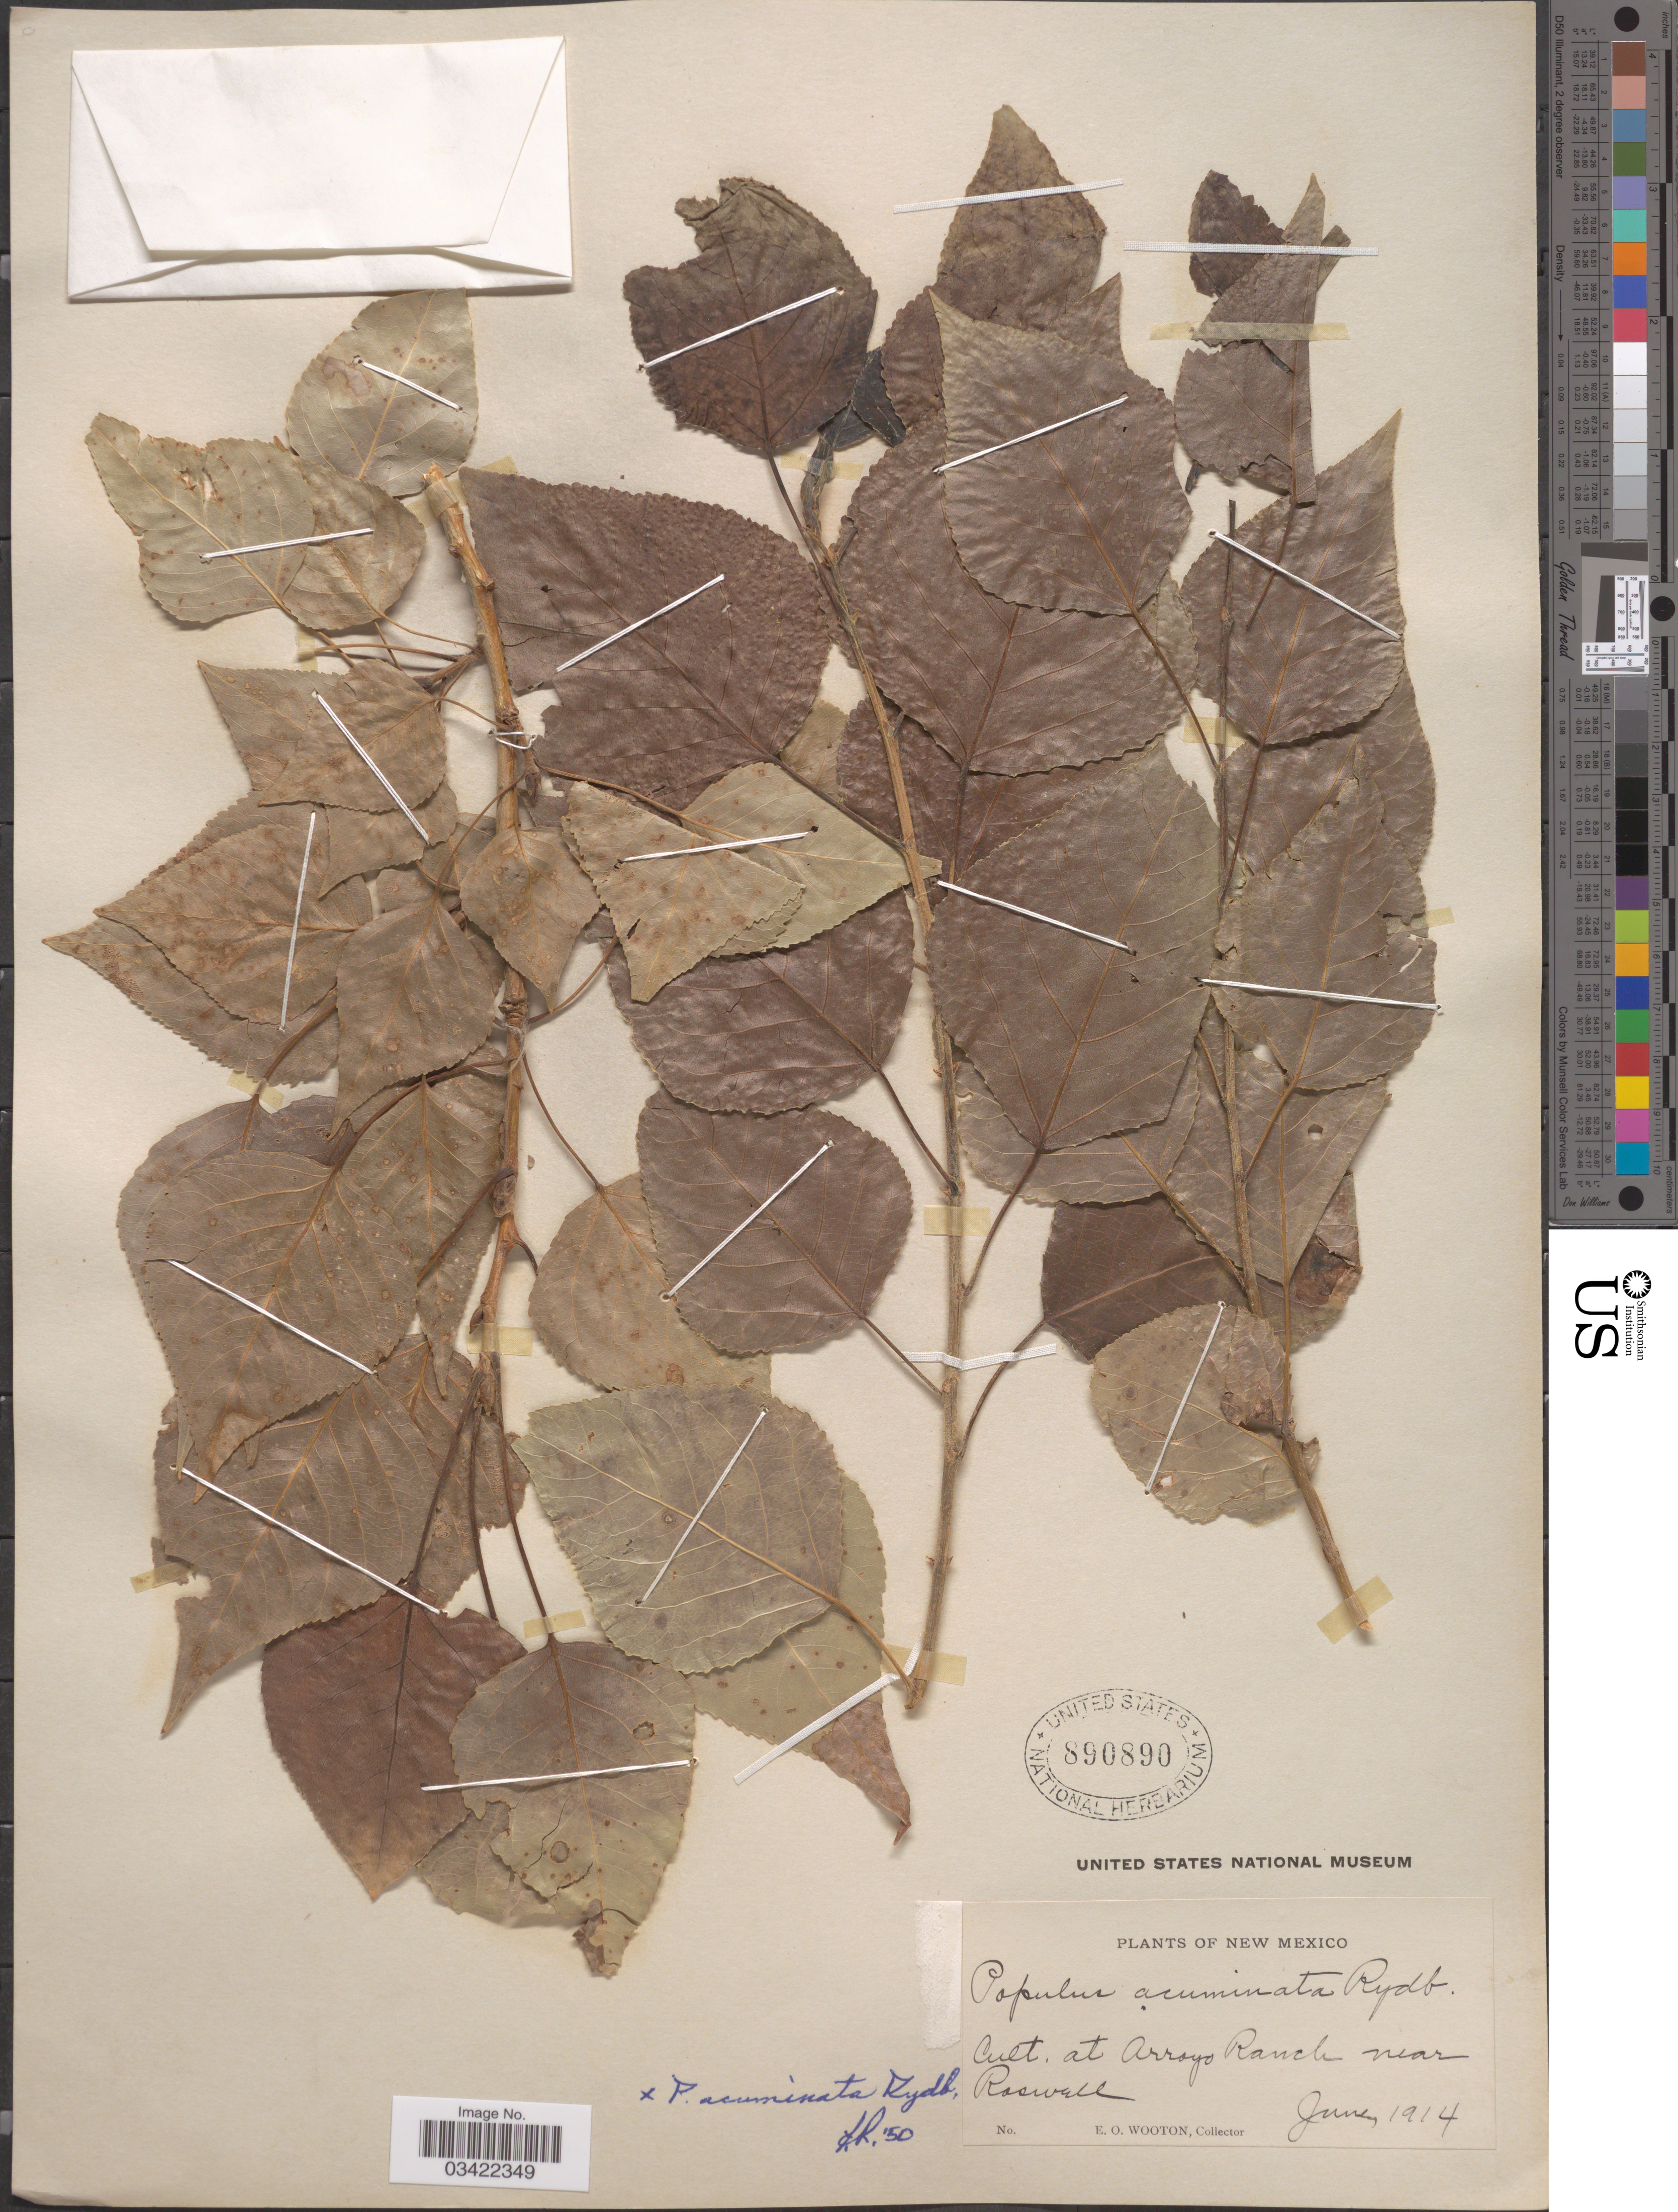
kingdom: Plantae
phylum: Tracheophyta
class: Magnoliopsida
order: Malpighiales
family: Salicaceae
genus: Populus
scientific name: Populus x hinckleyana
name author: Correll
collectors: E. O. Wooton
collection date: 1914-06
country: United States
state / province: New Mexico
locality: Cult. at Arroyo Ranch near Roswell.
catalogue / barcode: US 890890